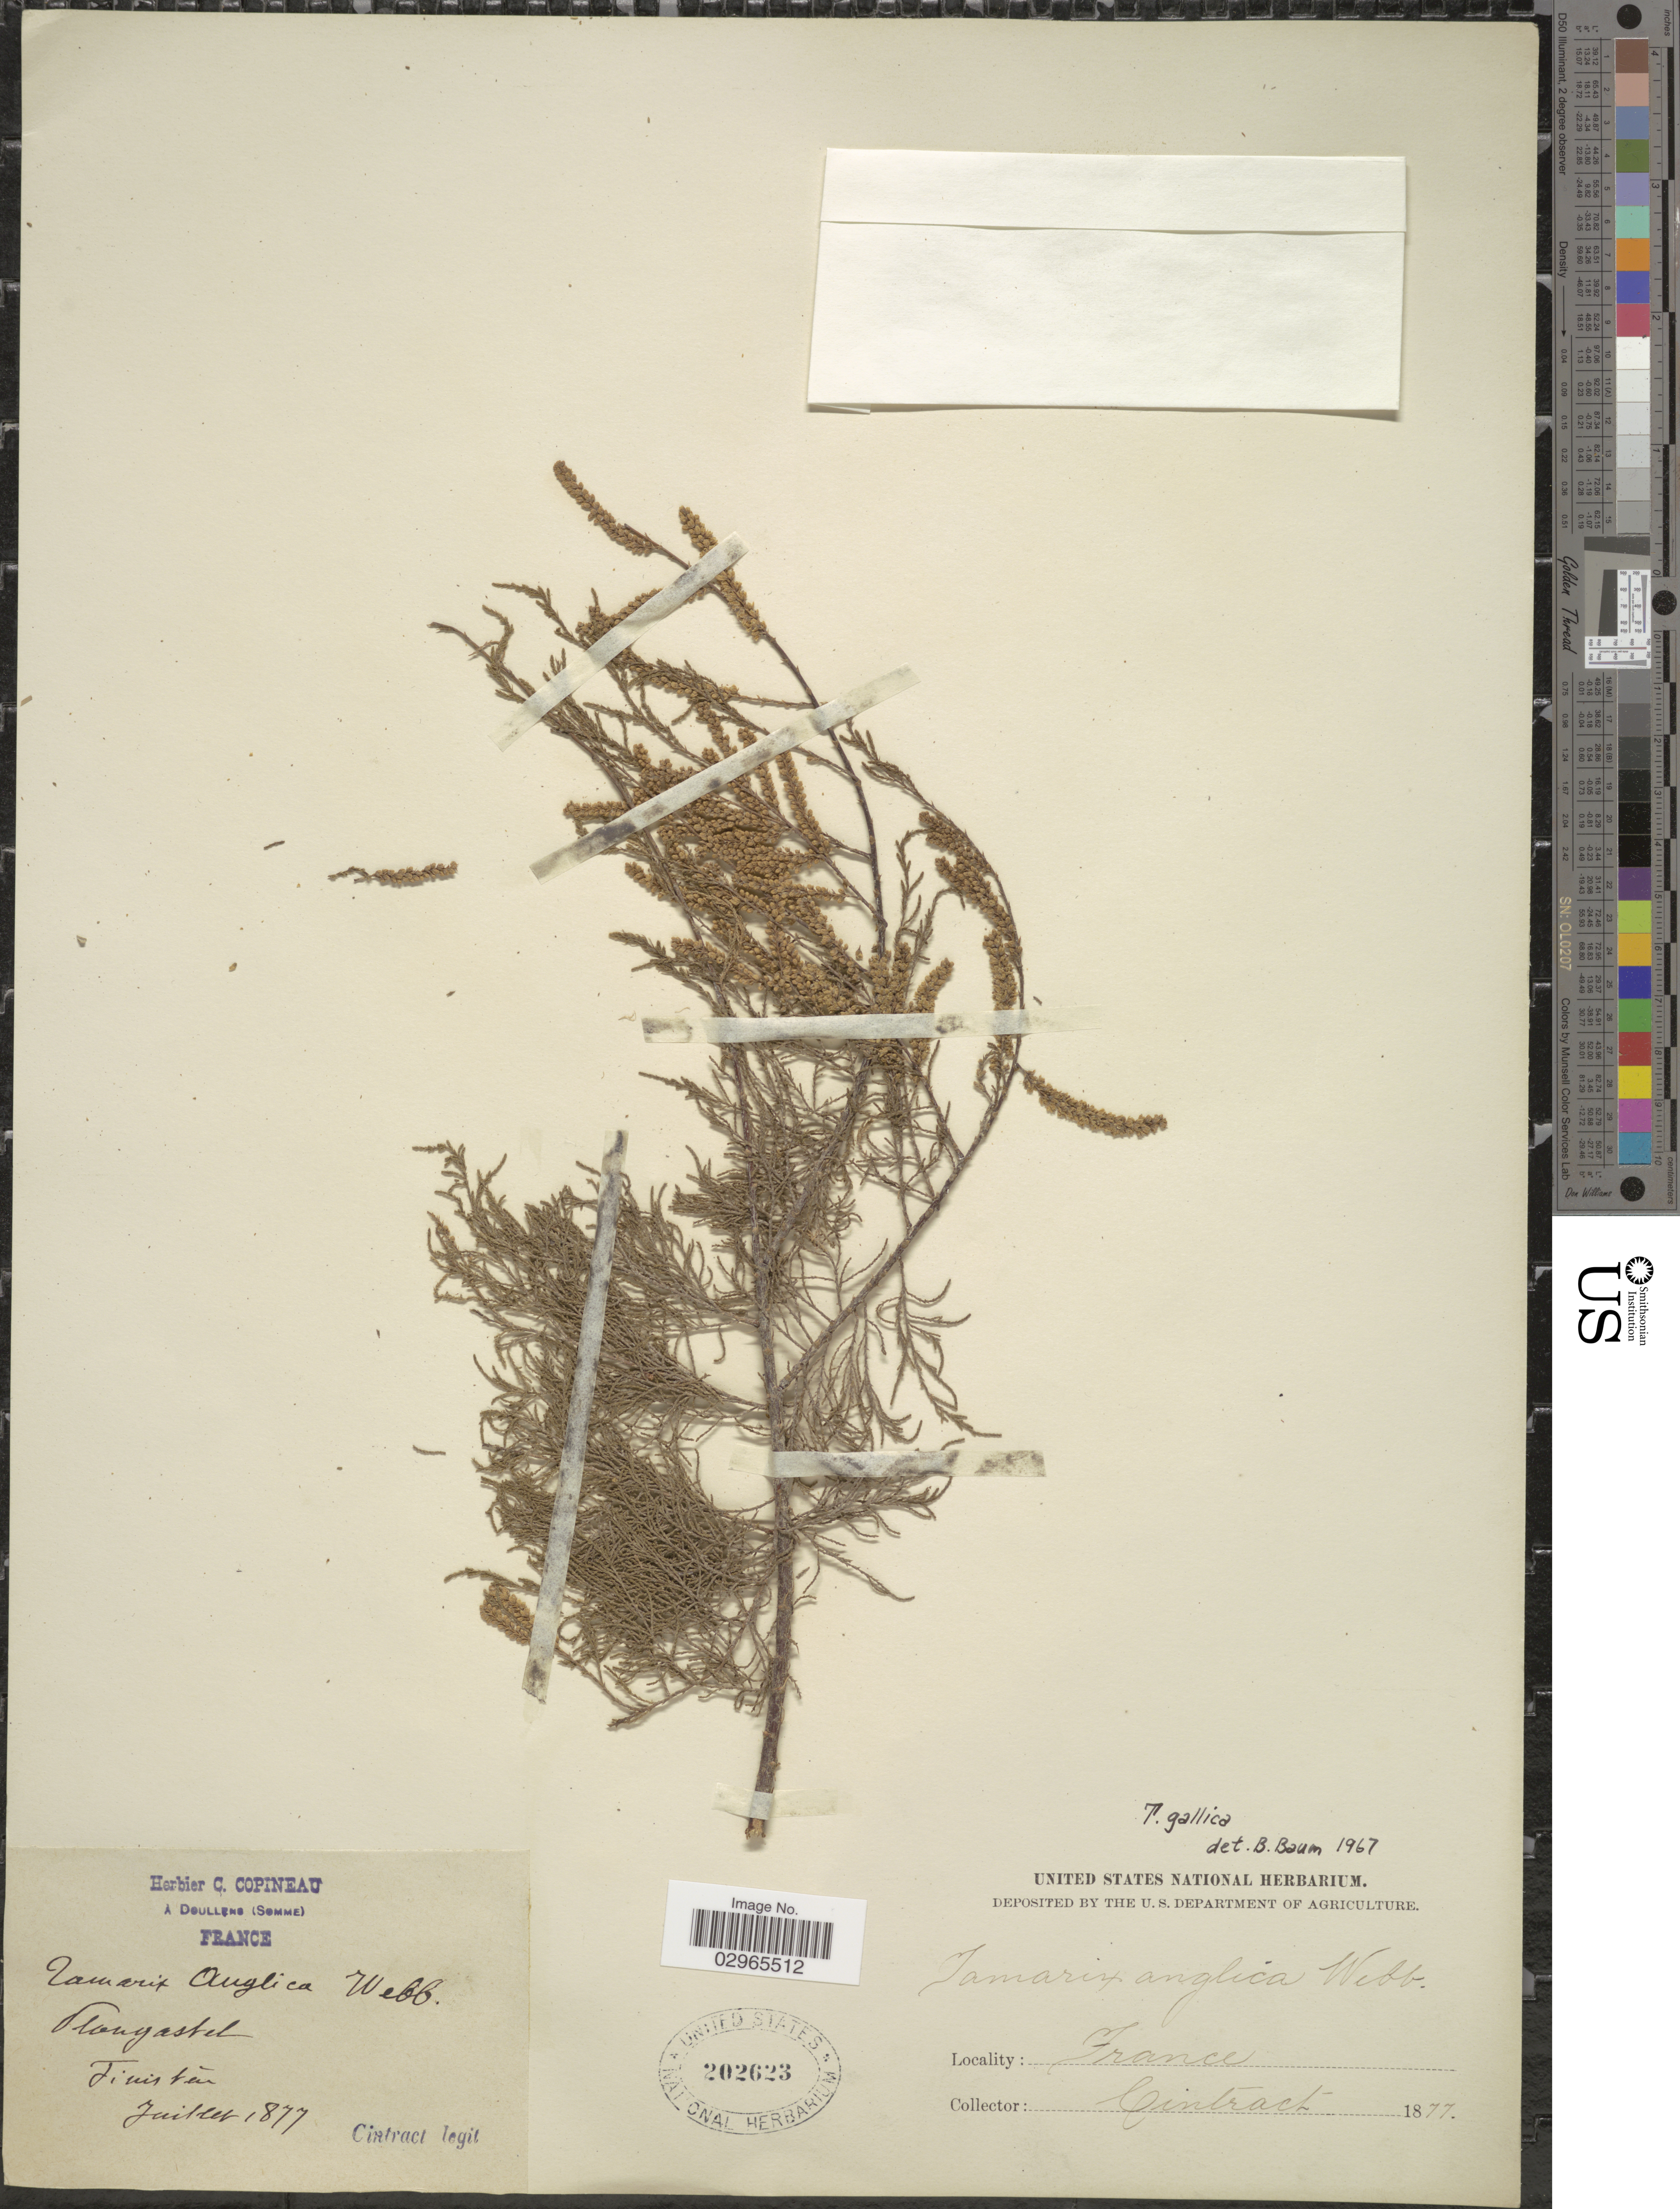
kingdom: Plantae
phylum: Tracheophyta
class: Magnoliopsida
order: Caryophyllales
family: Tamaricaceae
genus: Tamarix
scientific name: Tamarix gallica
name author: L.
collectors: Cintract, --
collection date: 1877-07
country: France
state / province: Bretagne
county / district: Finistère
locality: Plougastel, Finistère.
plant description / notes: Corrected "Slongastel" to "Plougastel, Finistère."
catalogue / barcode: US 202623